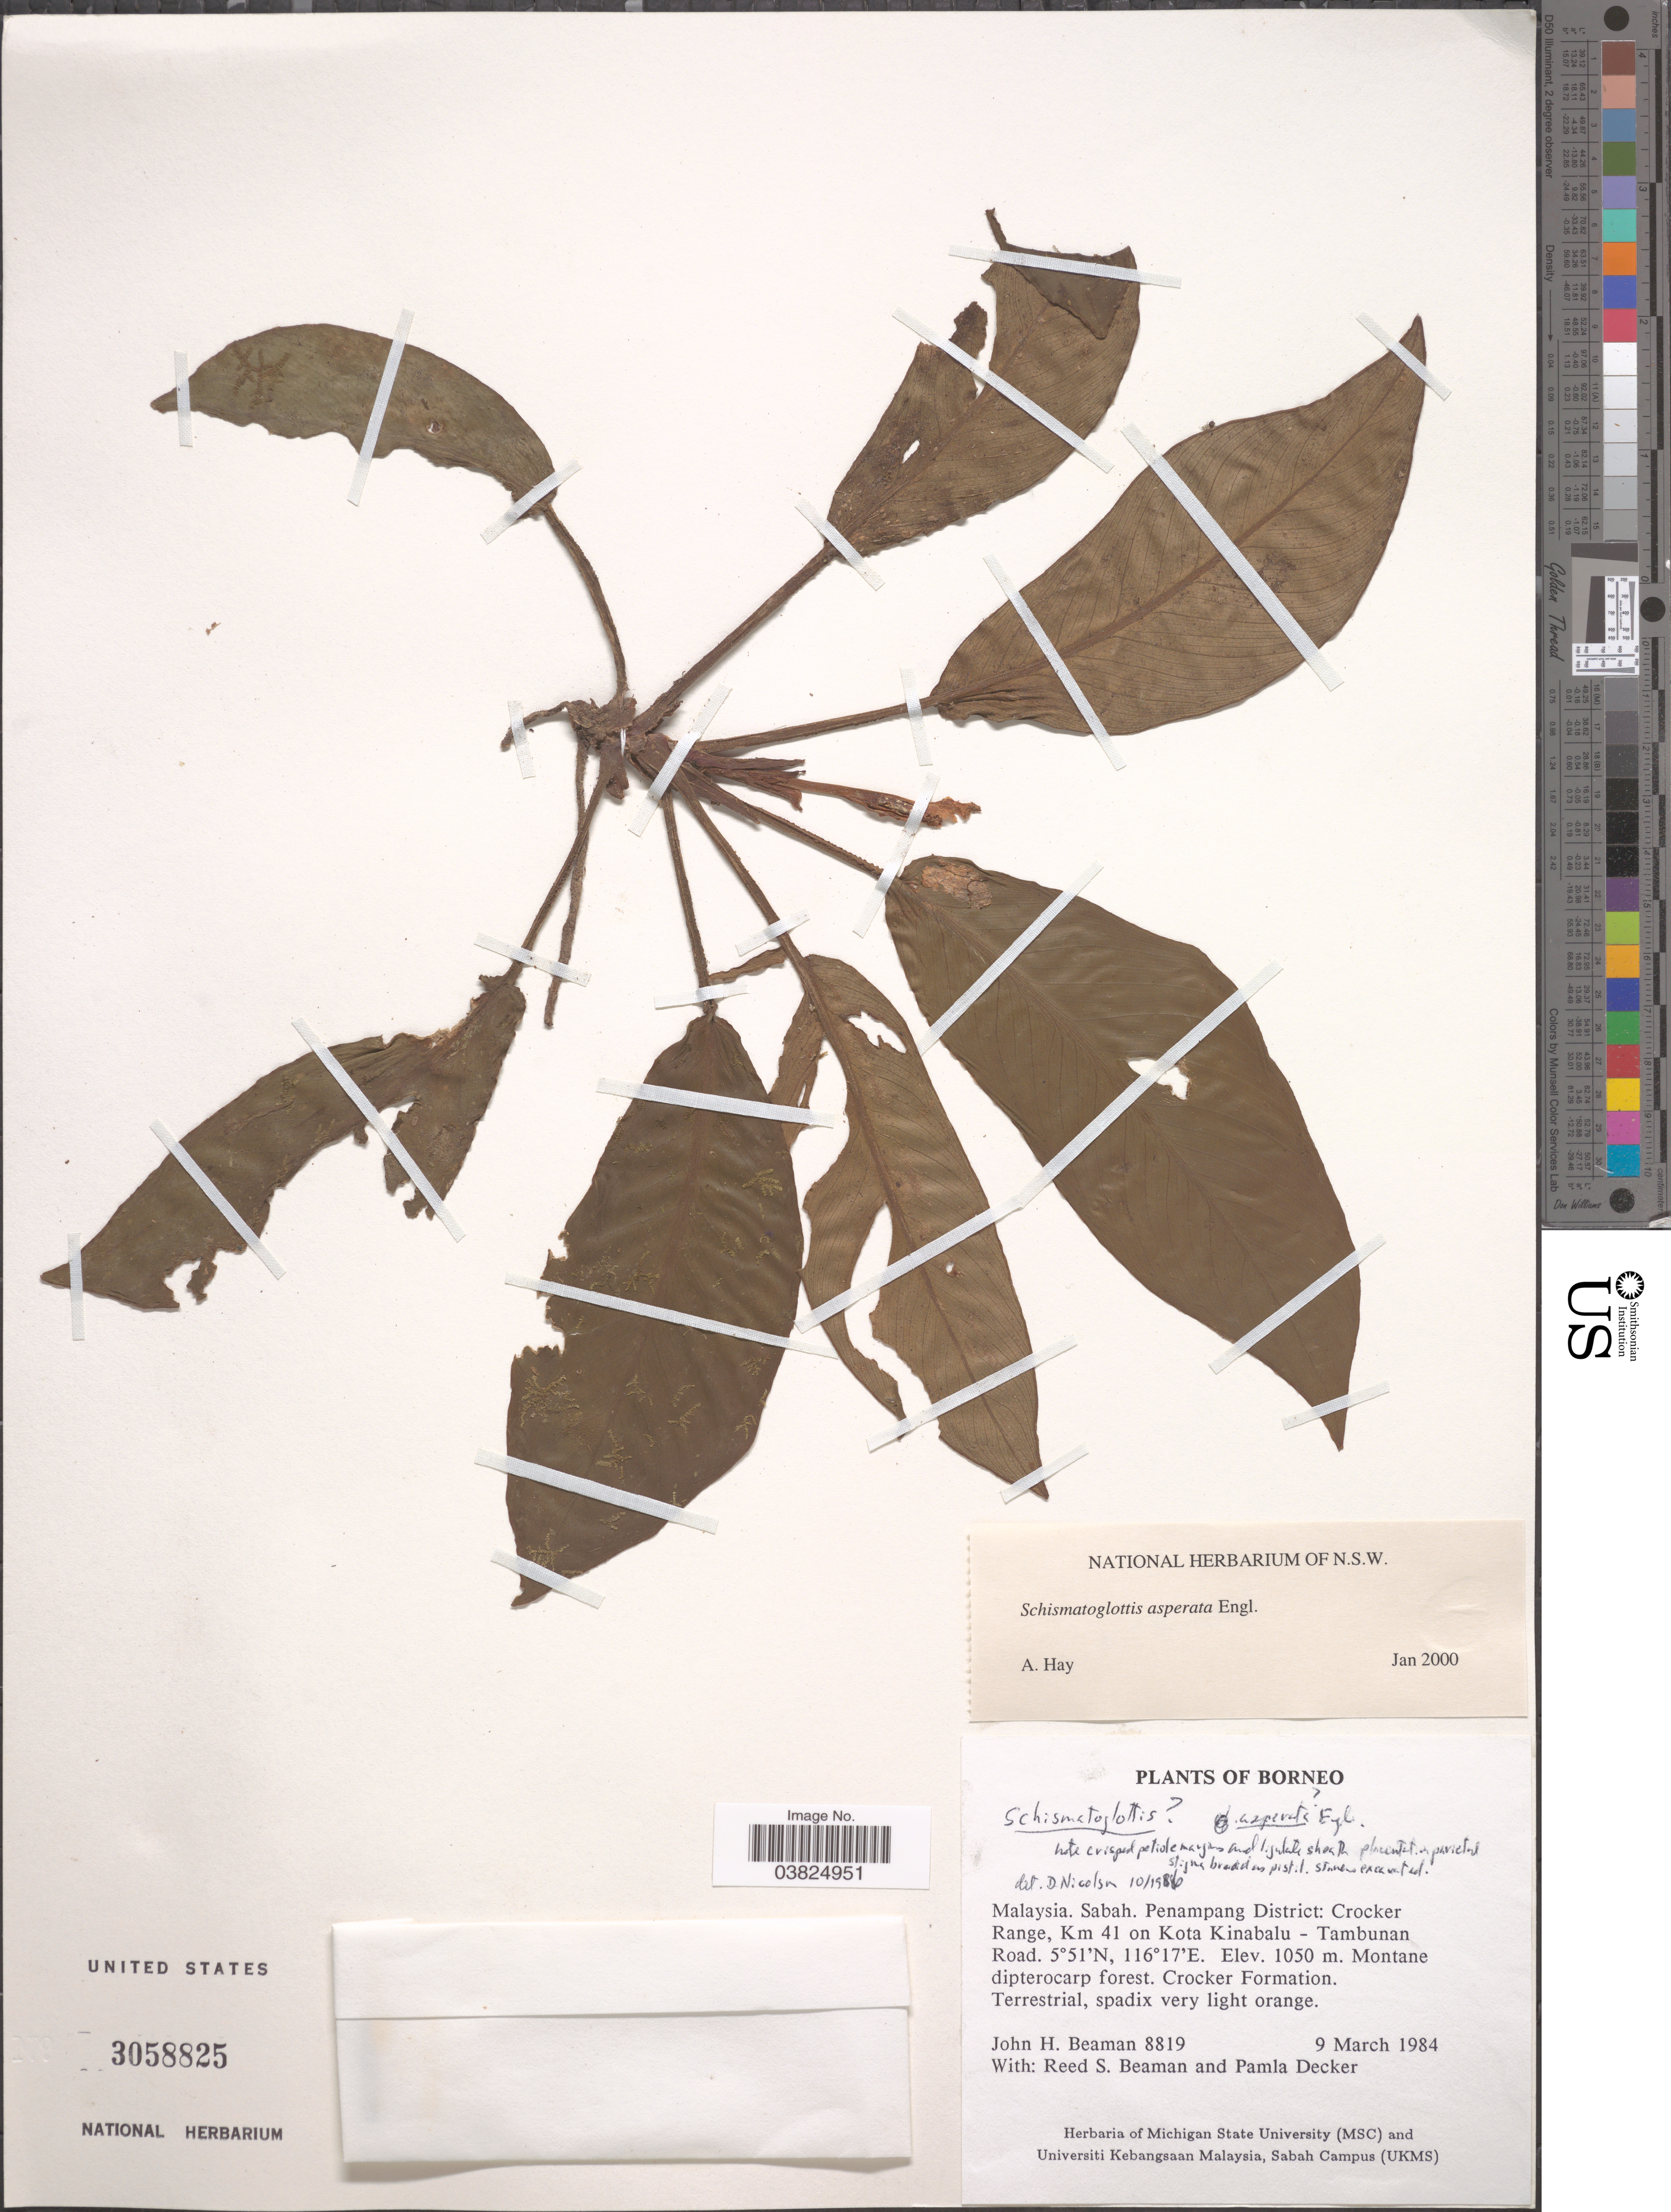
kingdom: Plantae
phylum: Tracheophyta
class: Liliopsida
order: Alismatales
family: Araceae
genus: Schismatoglottis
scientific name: Schismatoglottis asperata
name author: Engl.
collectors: J. H. Beaman, R. S. Beaman & P. Decker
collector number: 8819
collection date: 1984-03-09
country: Malaysia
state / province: Sabah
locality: Borneo. Penampang District: Crocker Range, Km 41 on Kota Kinabalu - Tambunan Road.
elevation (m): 1050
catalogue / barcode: US 3058825